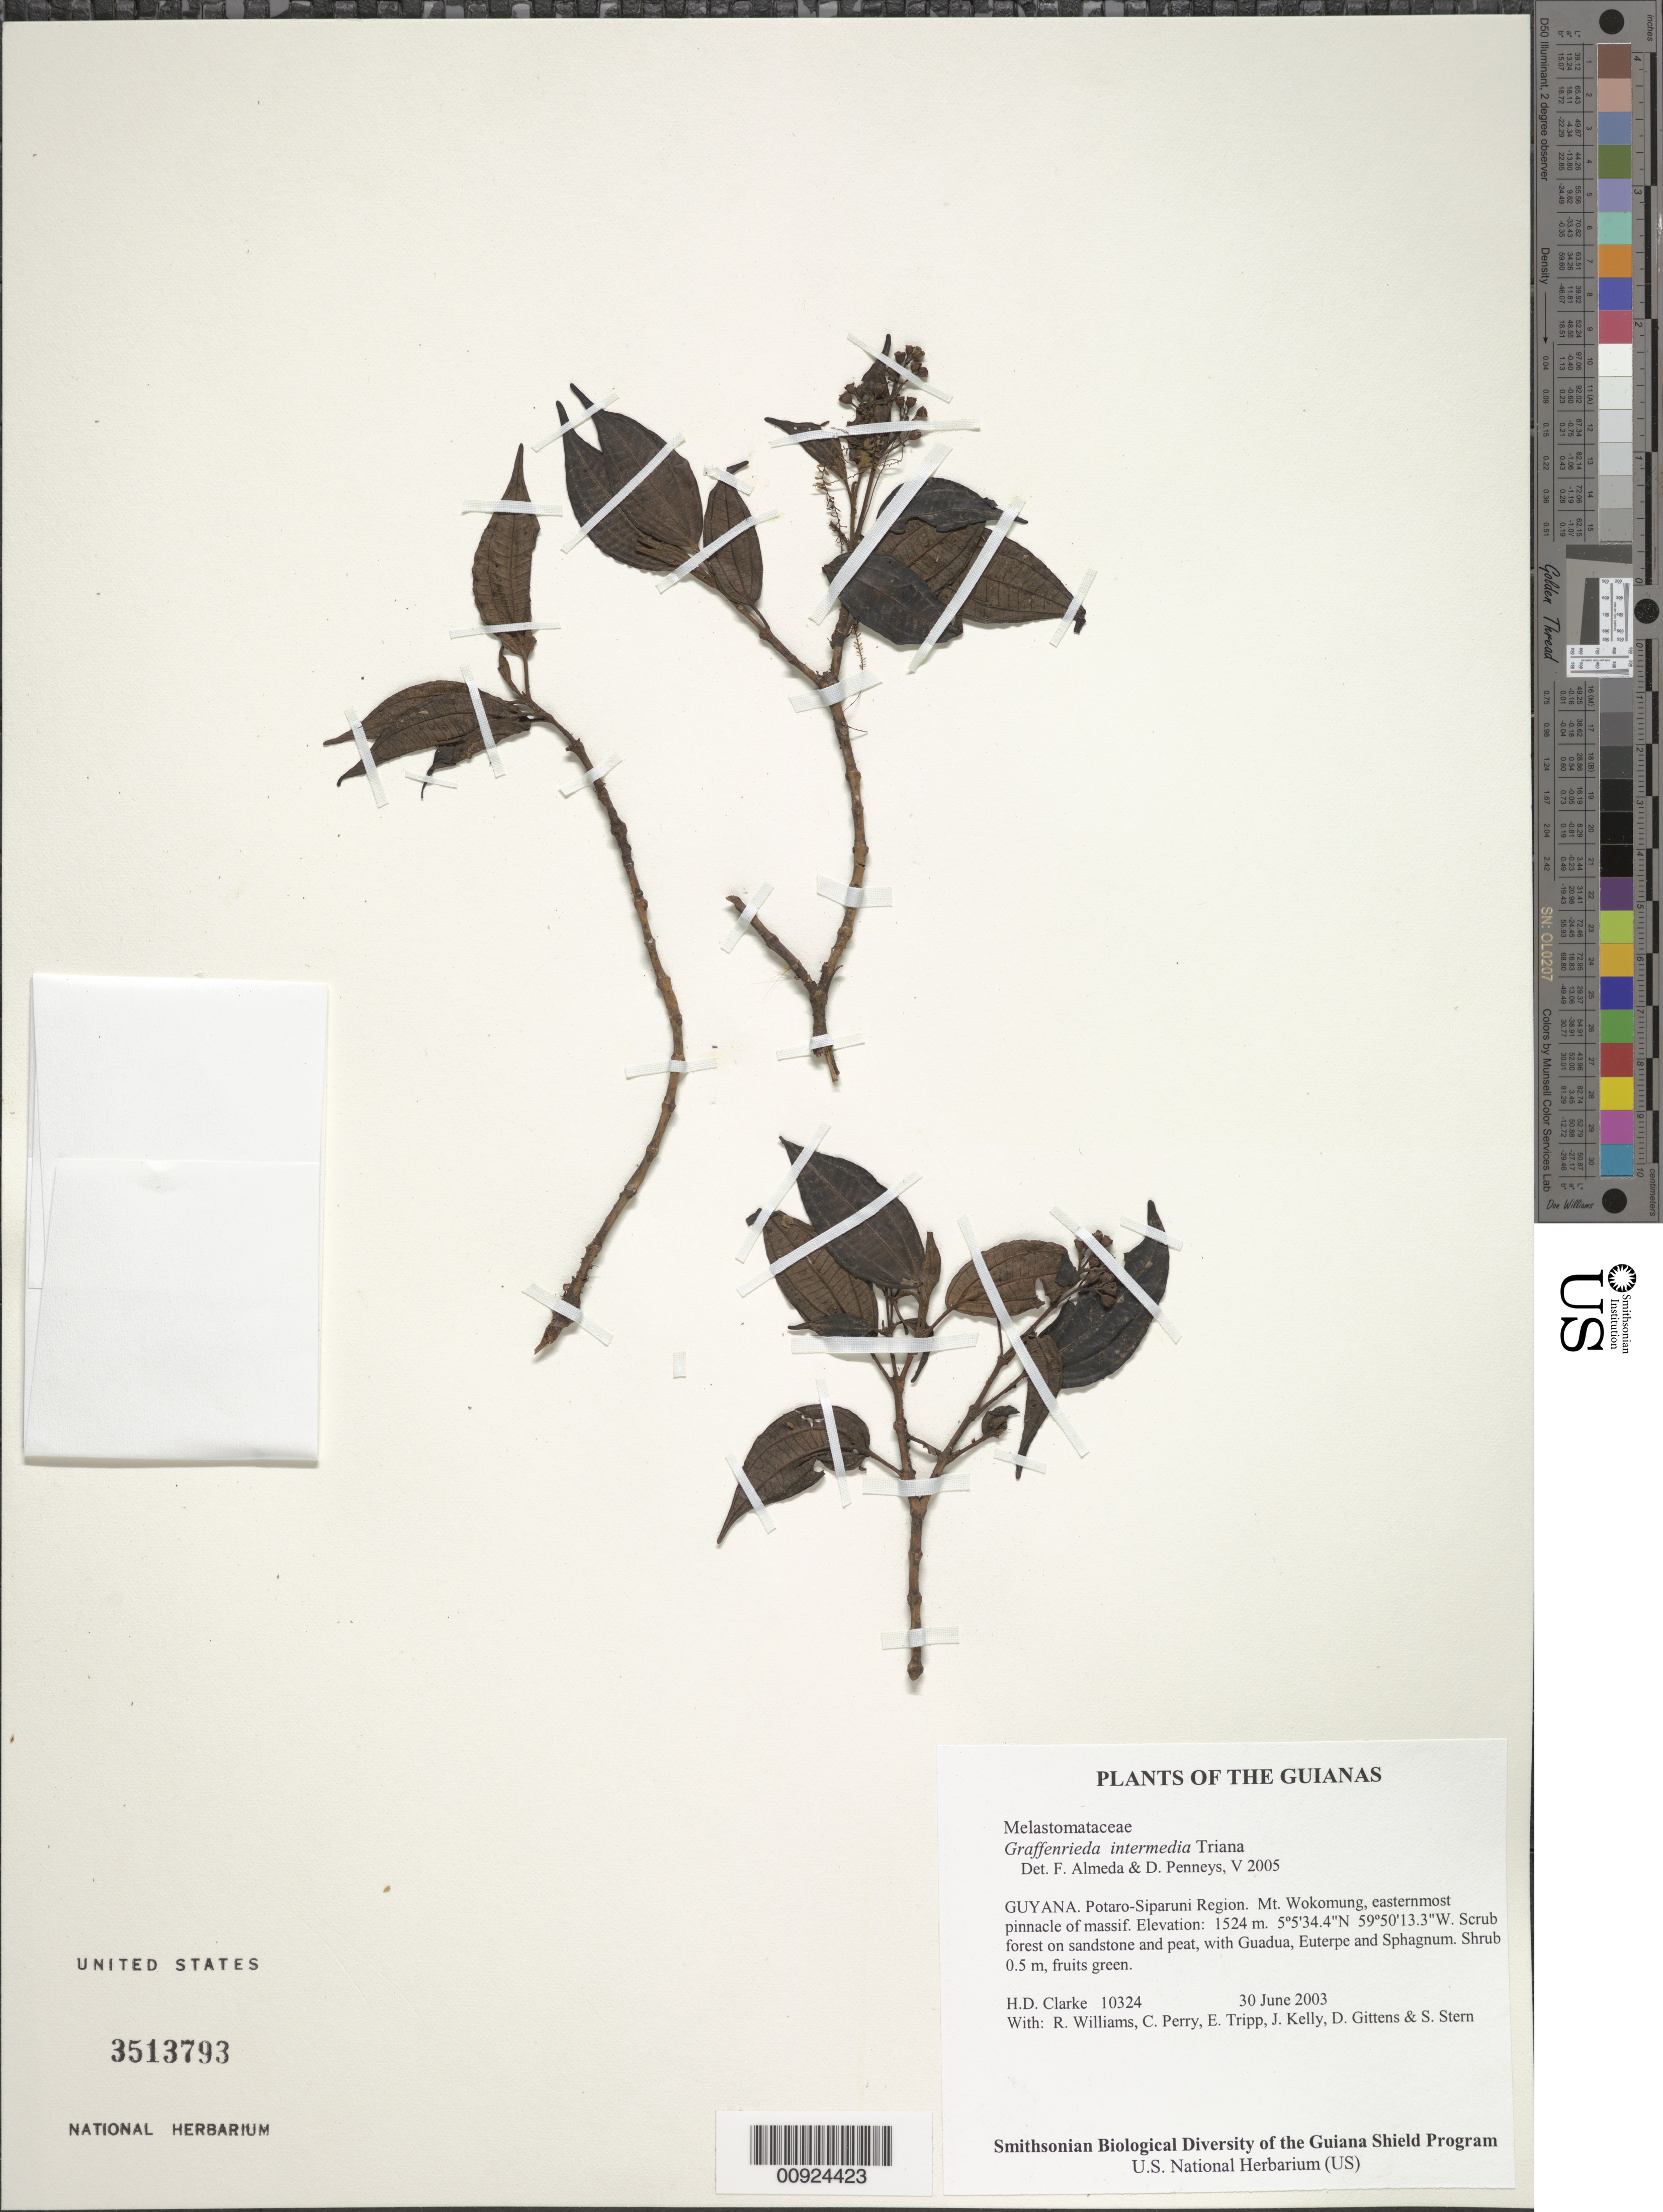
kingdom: Plantae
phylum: Tracheophyta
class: Magnoliopsida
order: Myrtales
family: Melastomataceae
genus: Graffenrieda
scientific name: Graffenrieda intermedia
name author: Triana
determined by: Almeda, F.; Penneys, D. S.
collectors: H. D. Clarke, R. Williams, C. Perry, E. Tripp, J. Kelly, D. Gittens & S. R. Stern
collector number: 10324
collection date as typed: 30 June 2003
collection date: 2003-06-30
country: Guyana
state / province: Potaro-Siparuni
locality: Mt. Wokomung, easternmost pinnacle of massif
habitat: Scrub forest on sandstone and peat, with Guadua, Euterpe and Sphagnum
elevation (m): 1524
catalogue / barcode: US 3513793